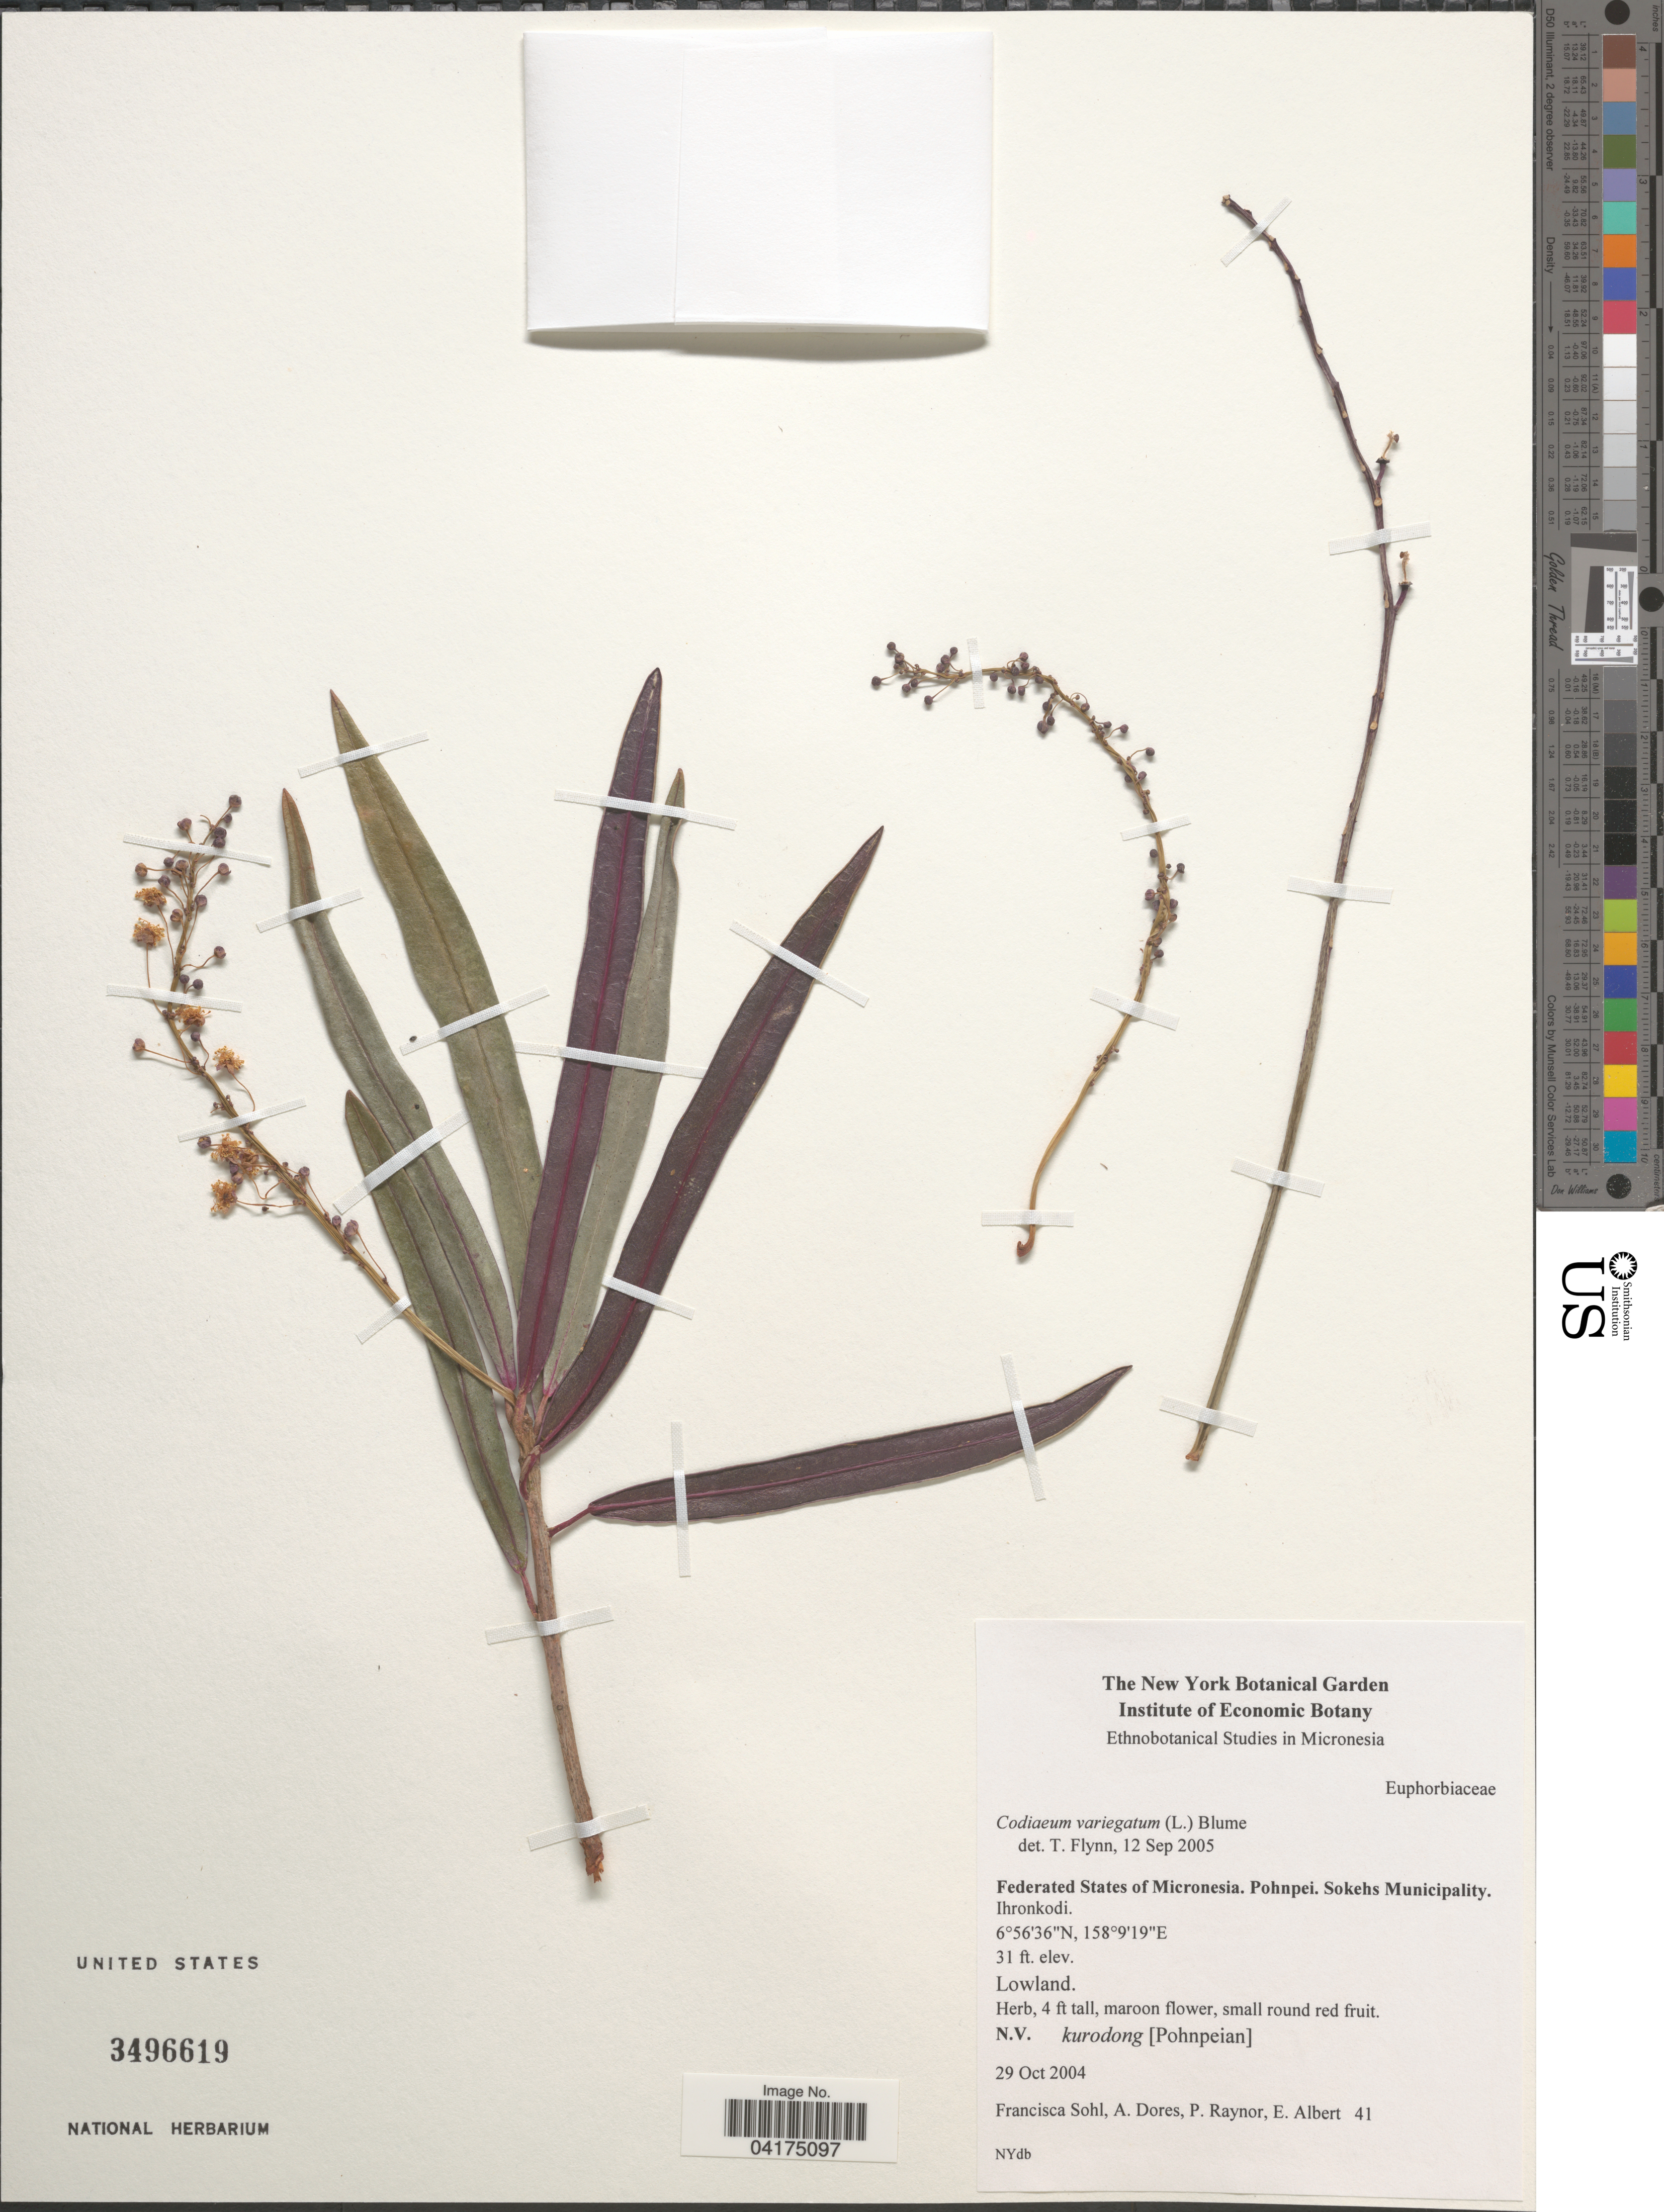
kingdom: Plantae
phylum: Tracheophyta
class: Magnoliopsida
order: Malpighiales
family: Euphorbiaceae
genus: Codiaeum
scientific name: Codiaeum variegatum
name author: (L.) Rumph. ex A. Juss.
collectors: F. Sohl, A. Dores, P. Raynor & E. Albert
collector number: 41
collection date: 2004-10-29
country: Micronesia, Federated States of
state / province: Pohnpei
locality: Sokehs Municipality. Ihronkodi.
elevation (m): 9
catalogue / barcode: US 3496619